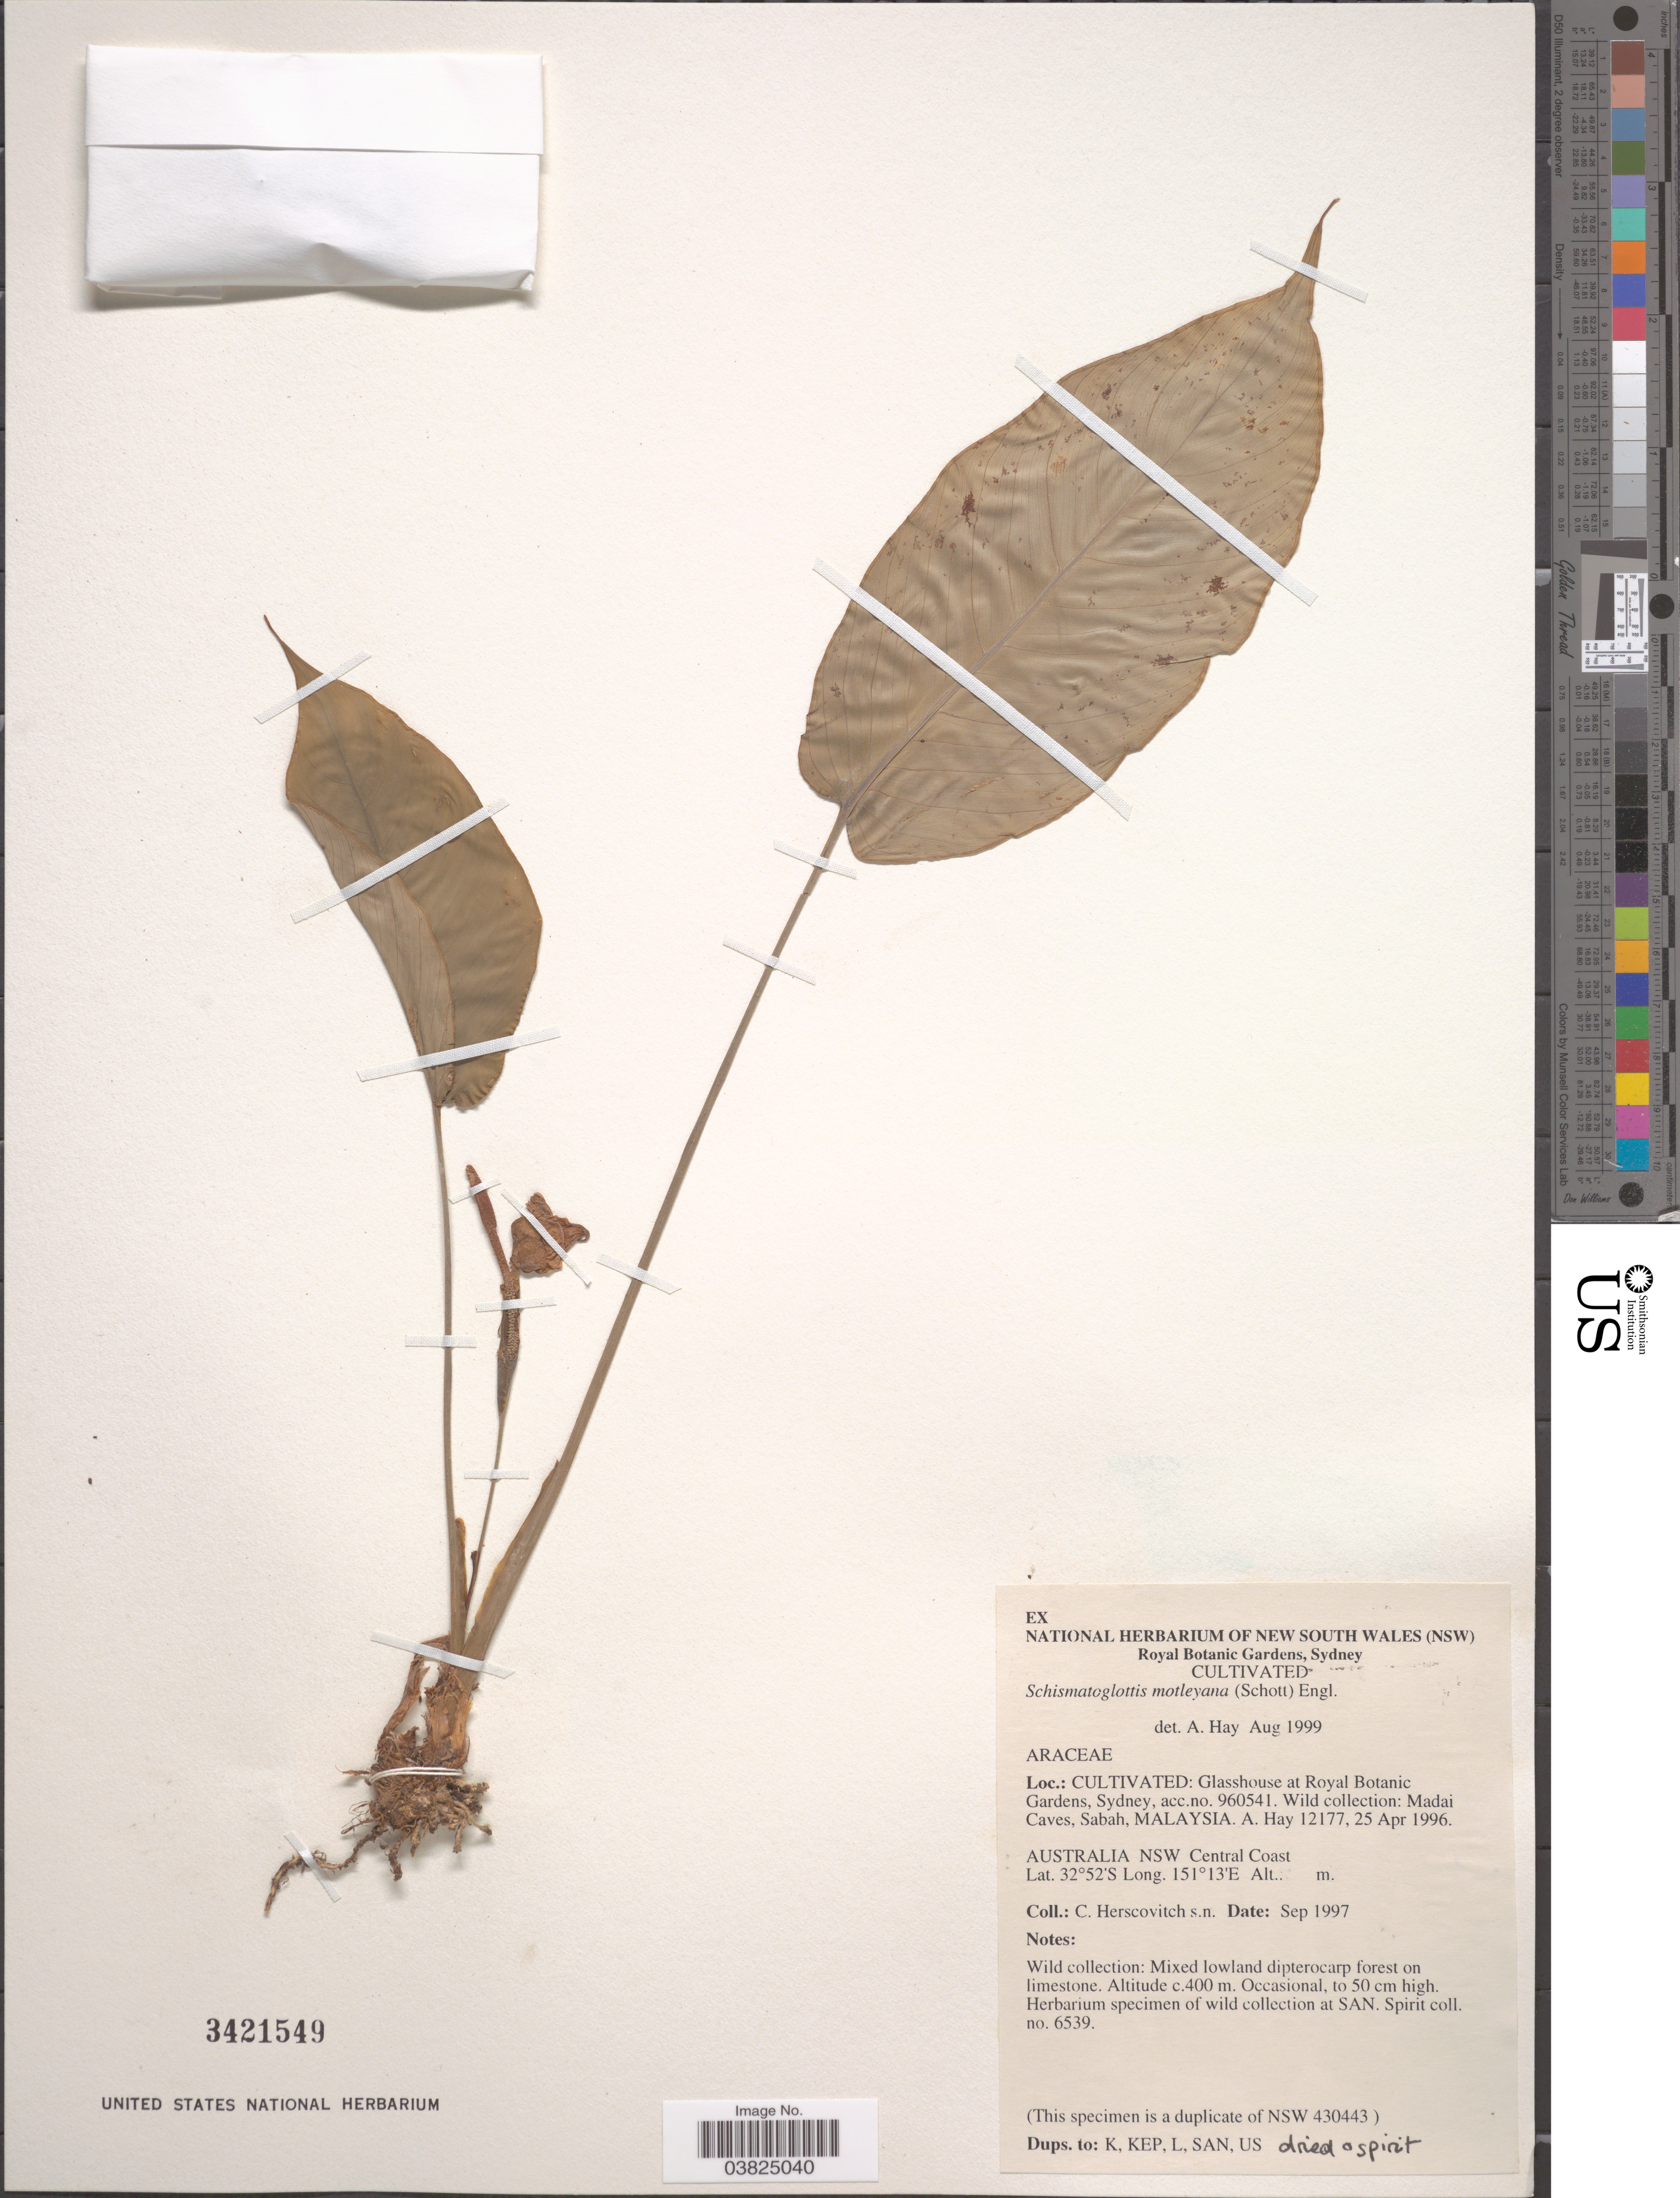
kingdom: Plantae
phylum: Tracheophyta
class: Liliopsida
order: Alismatales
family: Araceae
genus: Schismatoglottis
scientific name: Schismatoglottis motleyana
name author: (Schott) Engl.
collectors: C. Herscovitch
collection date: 1997-09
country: Australia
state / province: New South Wales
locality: Glasshouse at Royal Botanic Gardens, Sydney. Central Coast.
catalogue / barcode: US 3421549